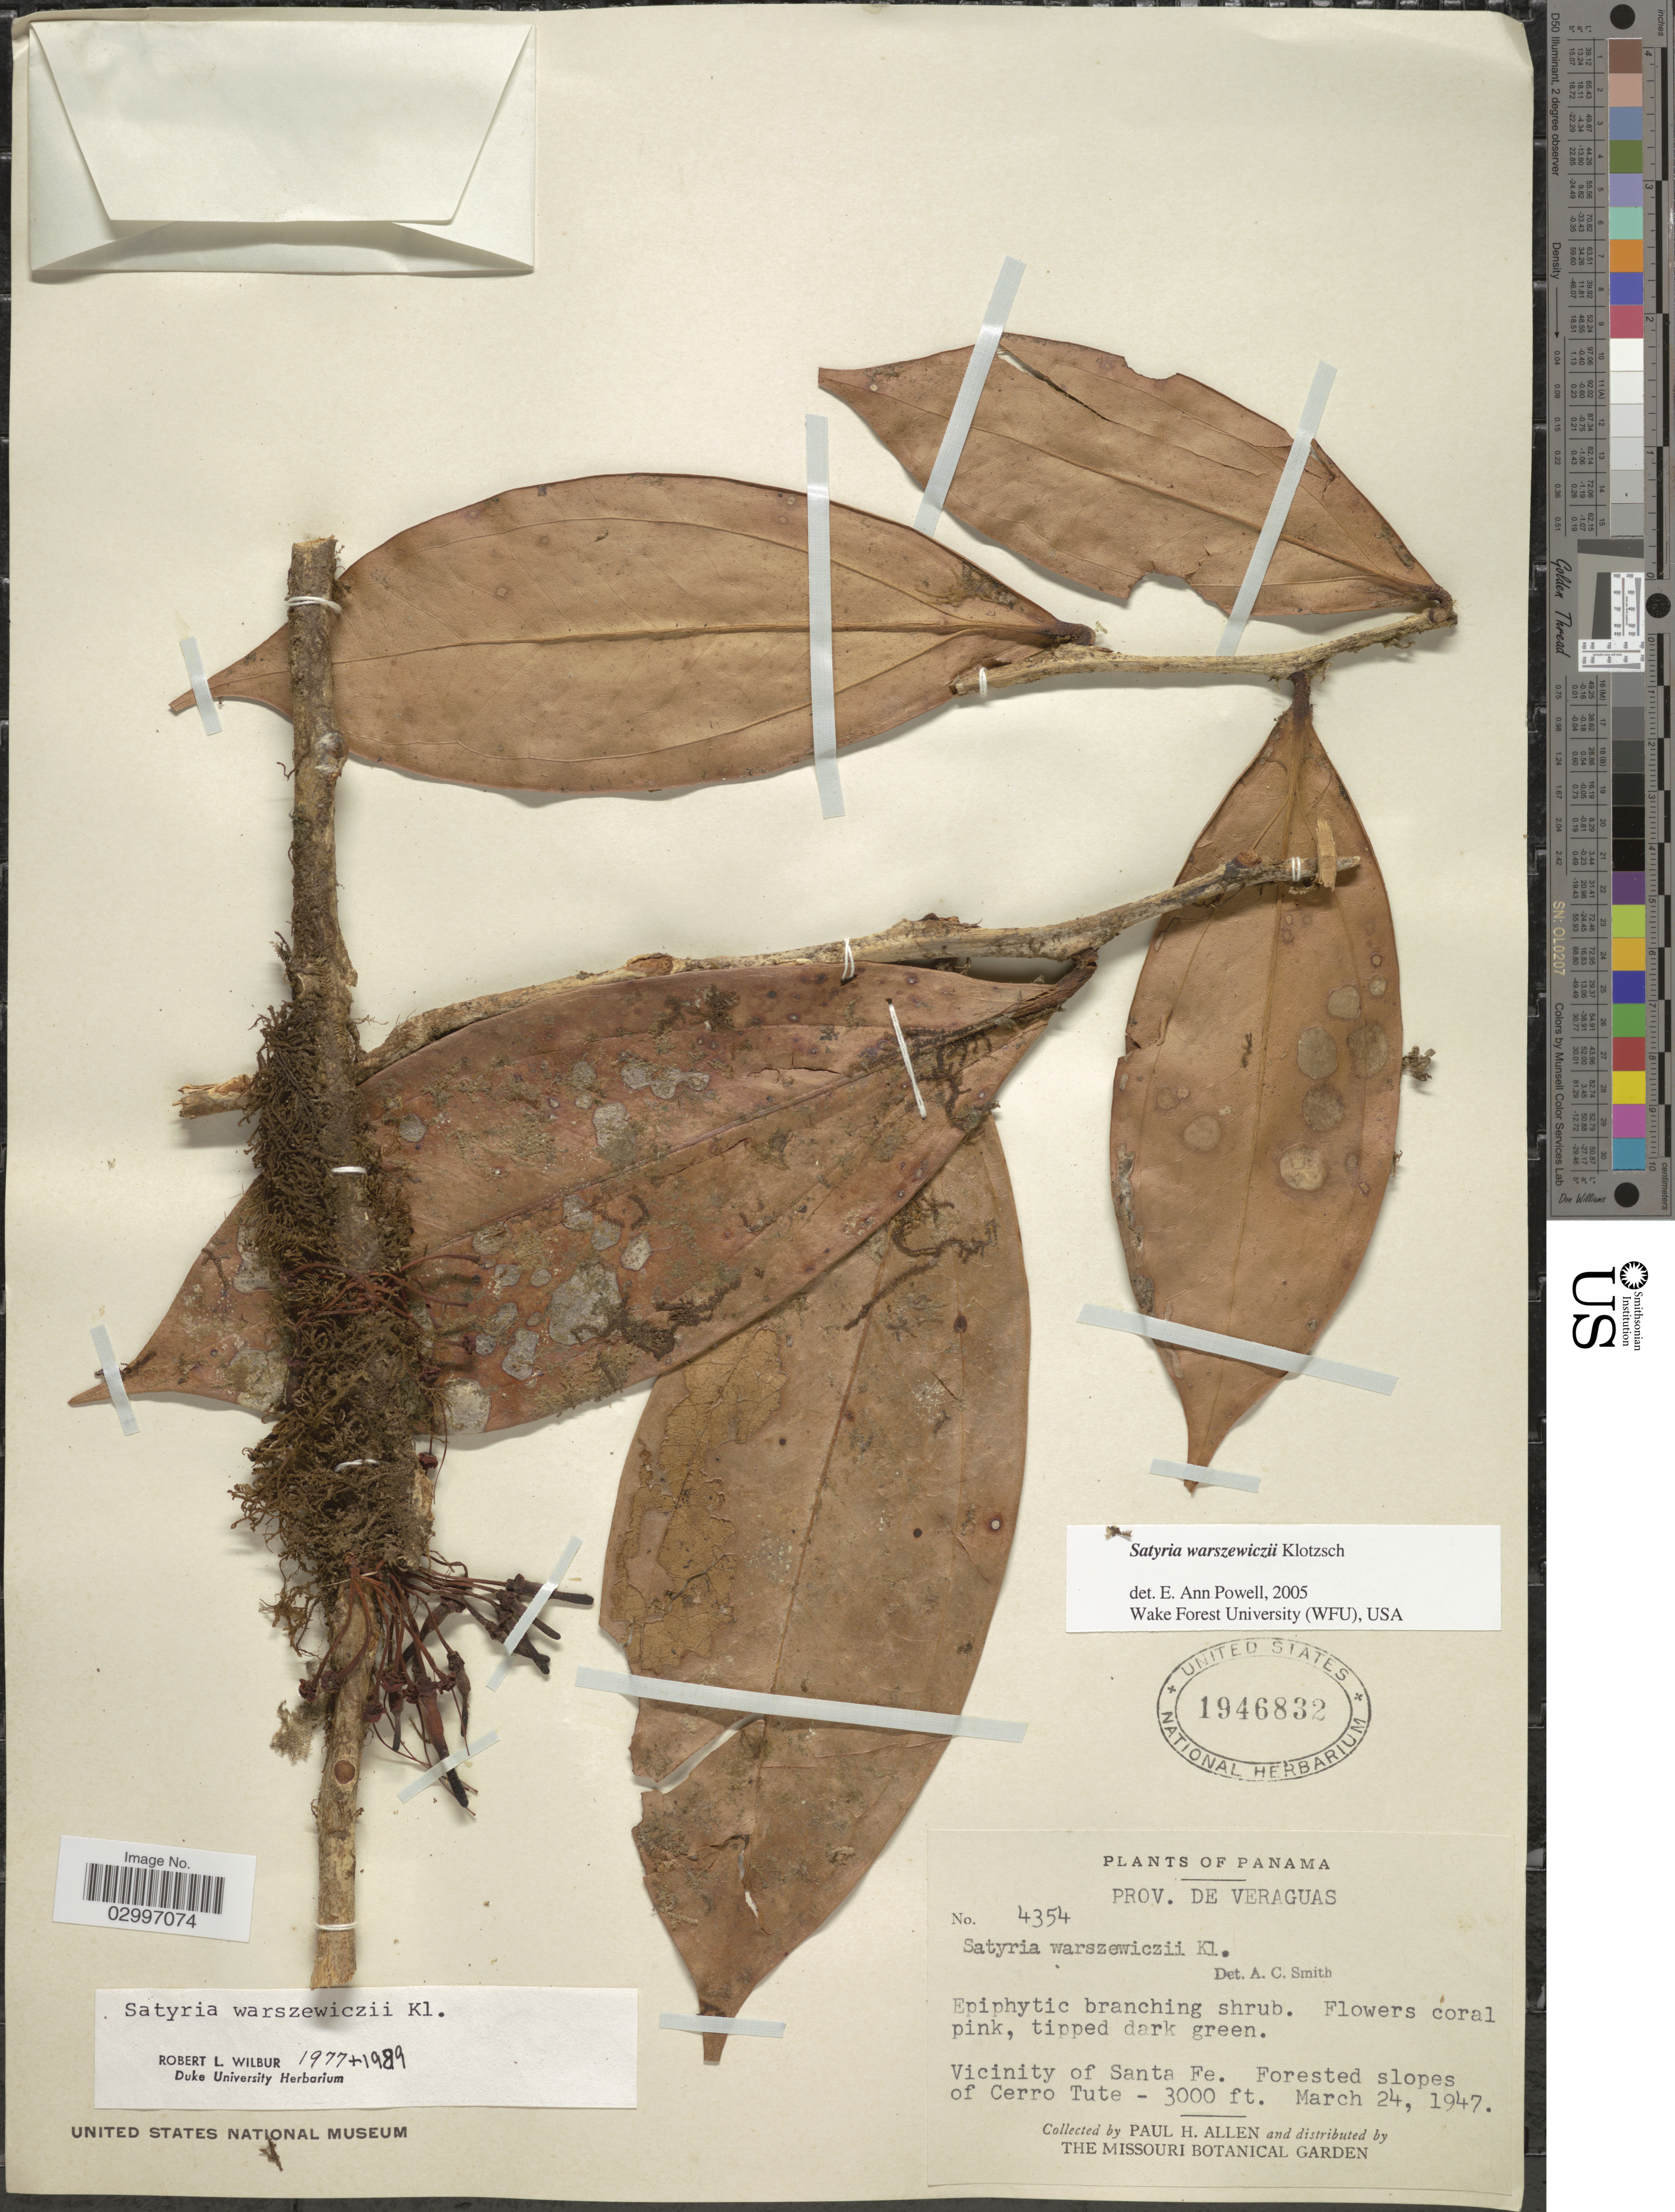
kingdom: Plantae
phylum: Tracheophyta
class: Magnoliopsida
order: Ericales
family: Ericaceae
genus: Satyria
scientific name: Satyria warszewiczii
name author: Klotzsch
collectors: P. H. Allen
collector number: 4354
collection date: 1947-03-24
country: Panama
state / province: Veraguas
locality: Prov. De Veraguas, Vicinity of Santa Fe, Forested slopes of Cerro Tute.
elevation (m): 914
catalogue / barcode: US 1946832